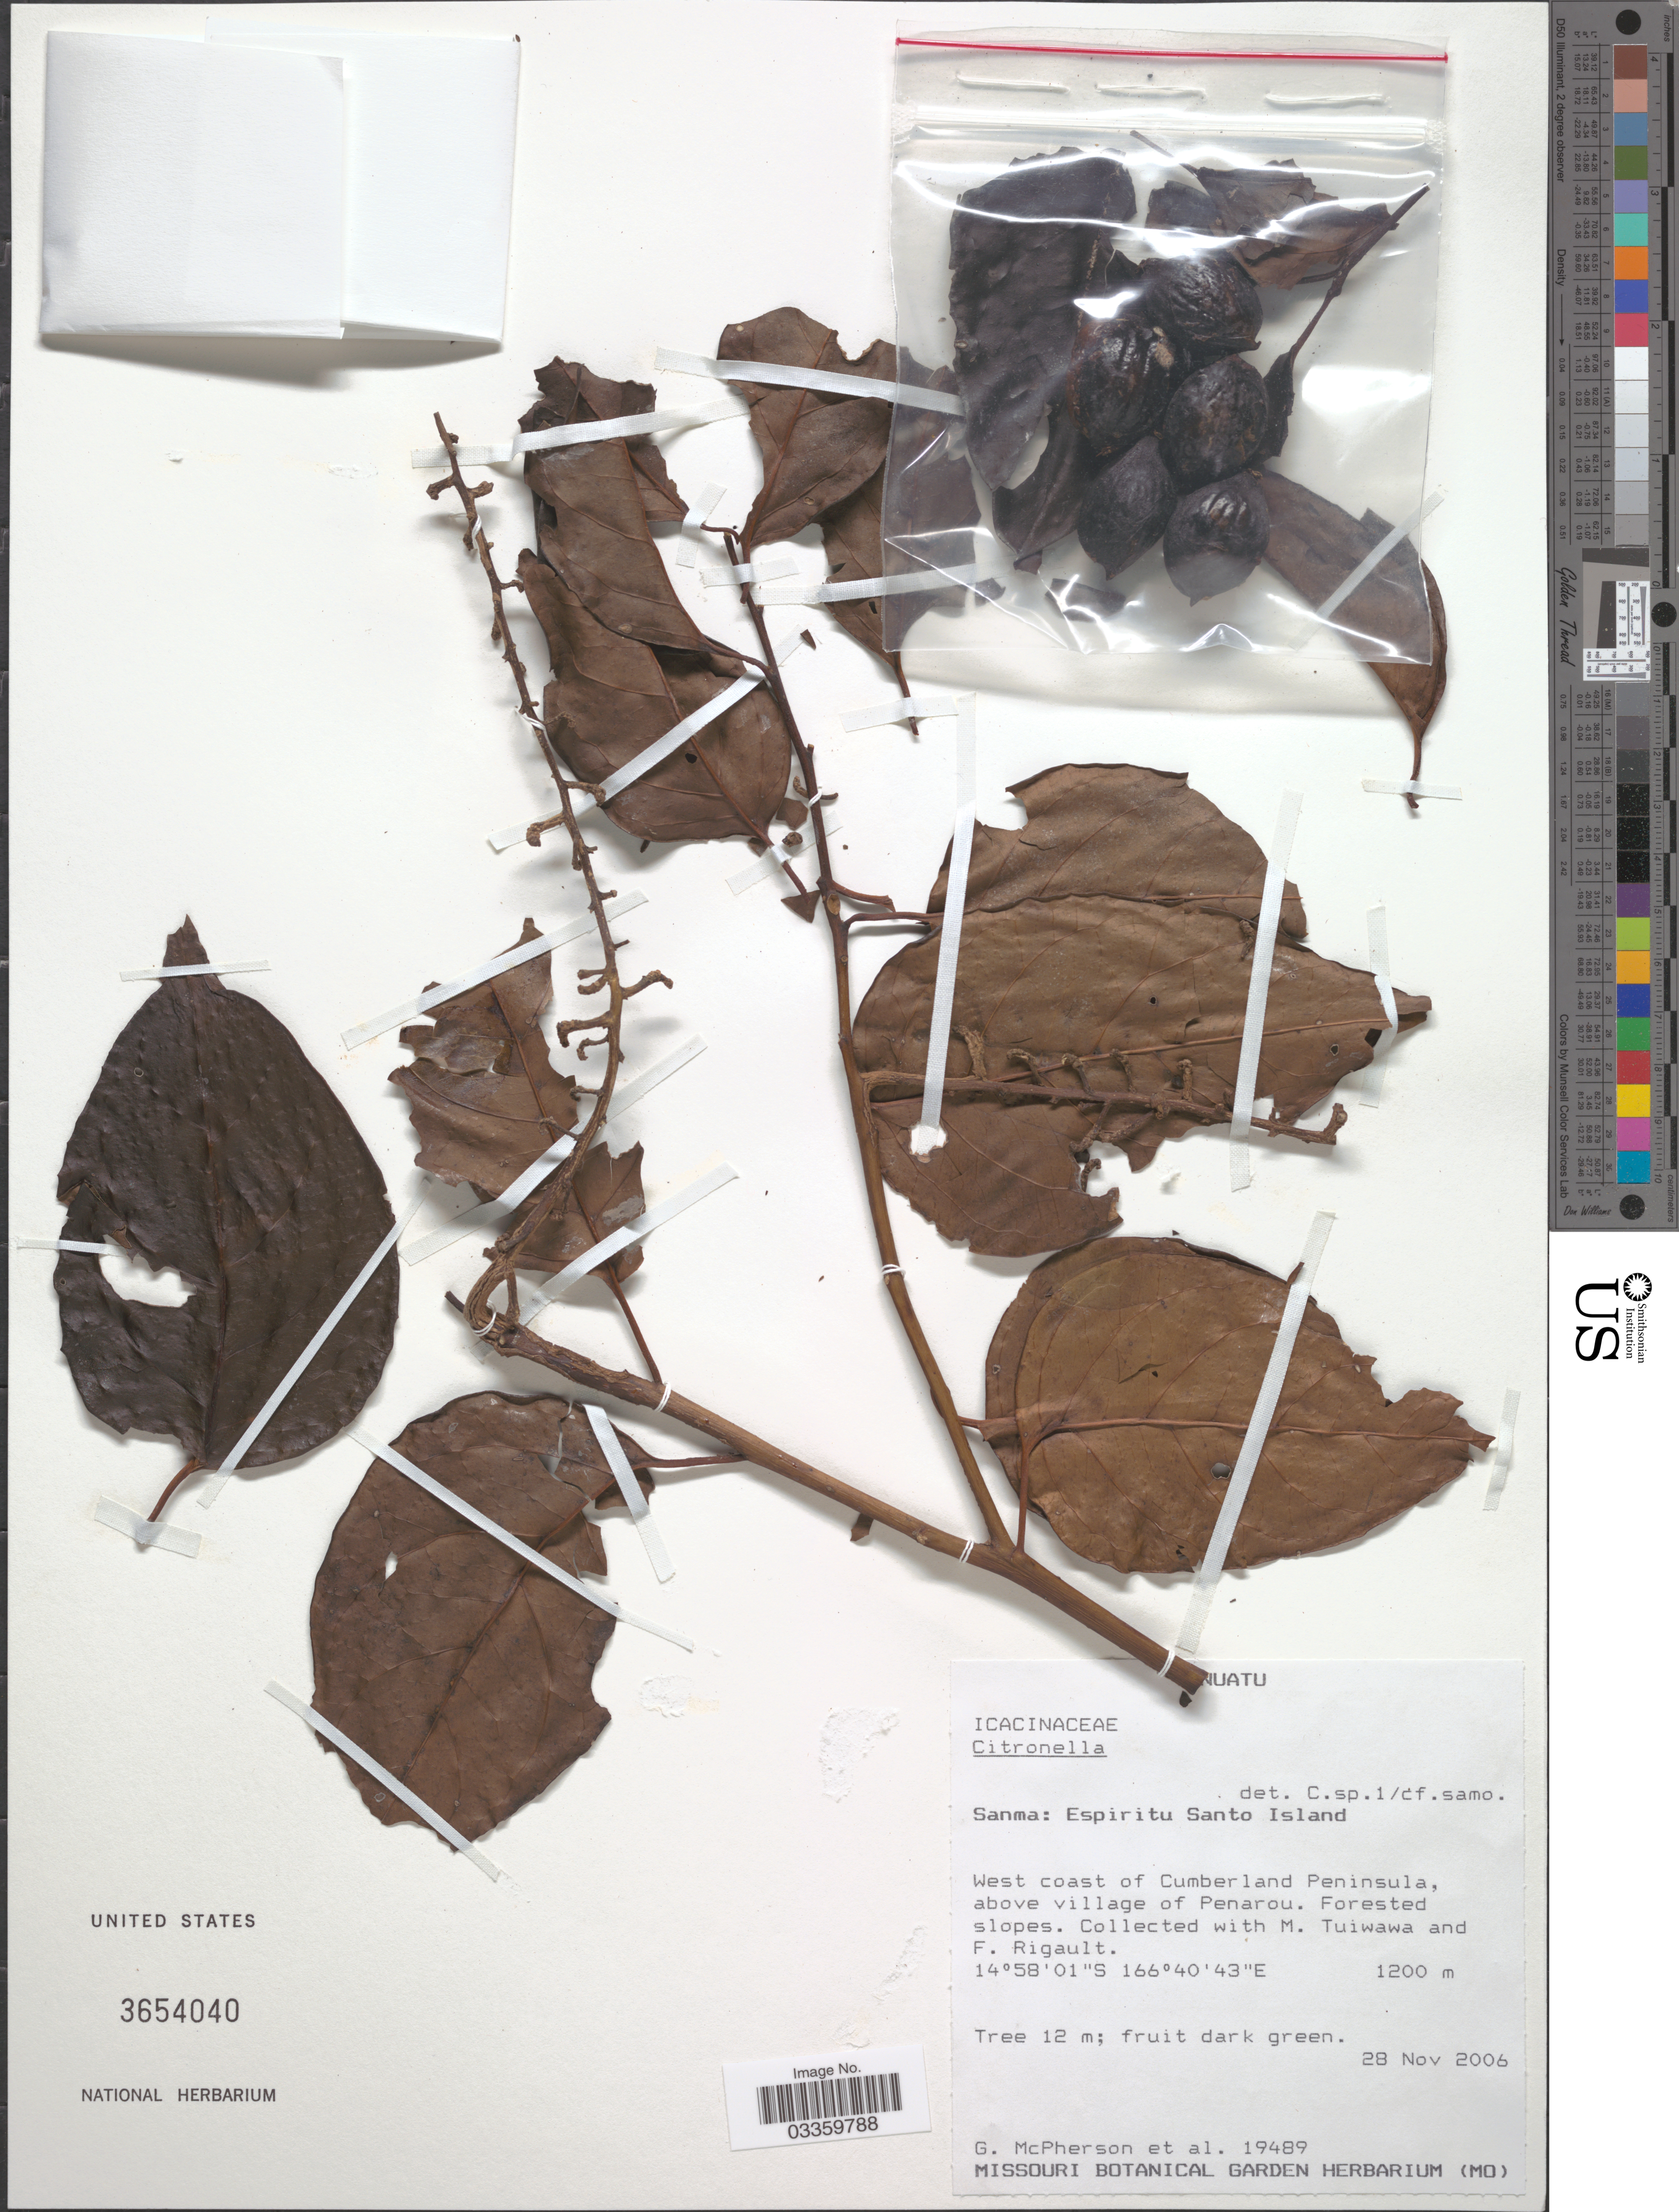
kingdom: Plantae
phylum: Tracheophyta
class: Magnoliopsida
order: Cardiopteridales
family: Cardiopteridaceae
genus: Citronella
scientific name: Citronella sp.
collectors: G. McPherson, M. Tuiwawa & F. Rigault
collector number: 19489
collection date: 2006-11-28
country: Vanuatu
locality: Sanma: Espiritu Santo Island. West coast of Cumberland Peninsula, above village of Penarou.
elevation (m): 1200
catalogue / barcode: US 3654040